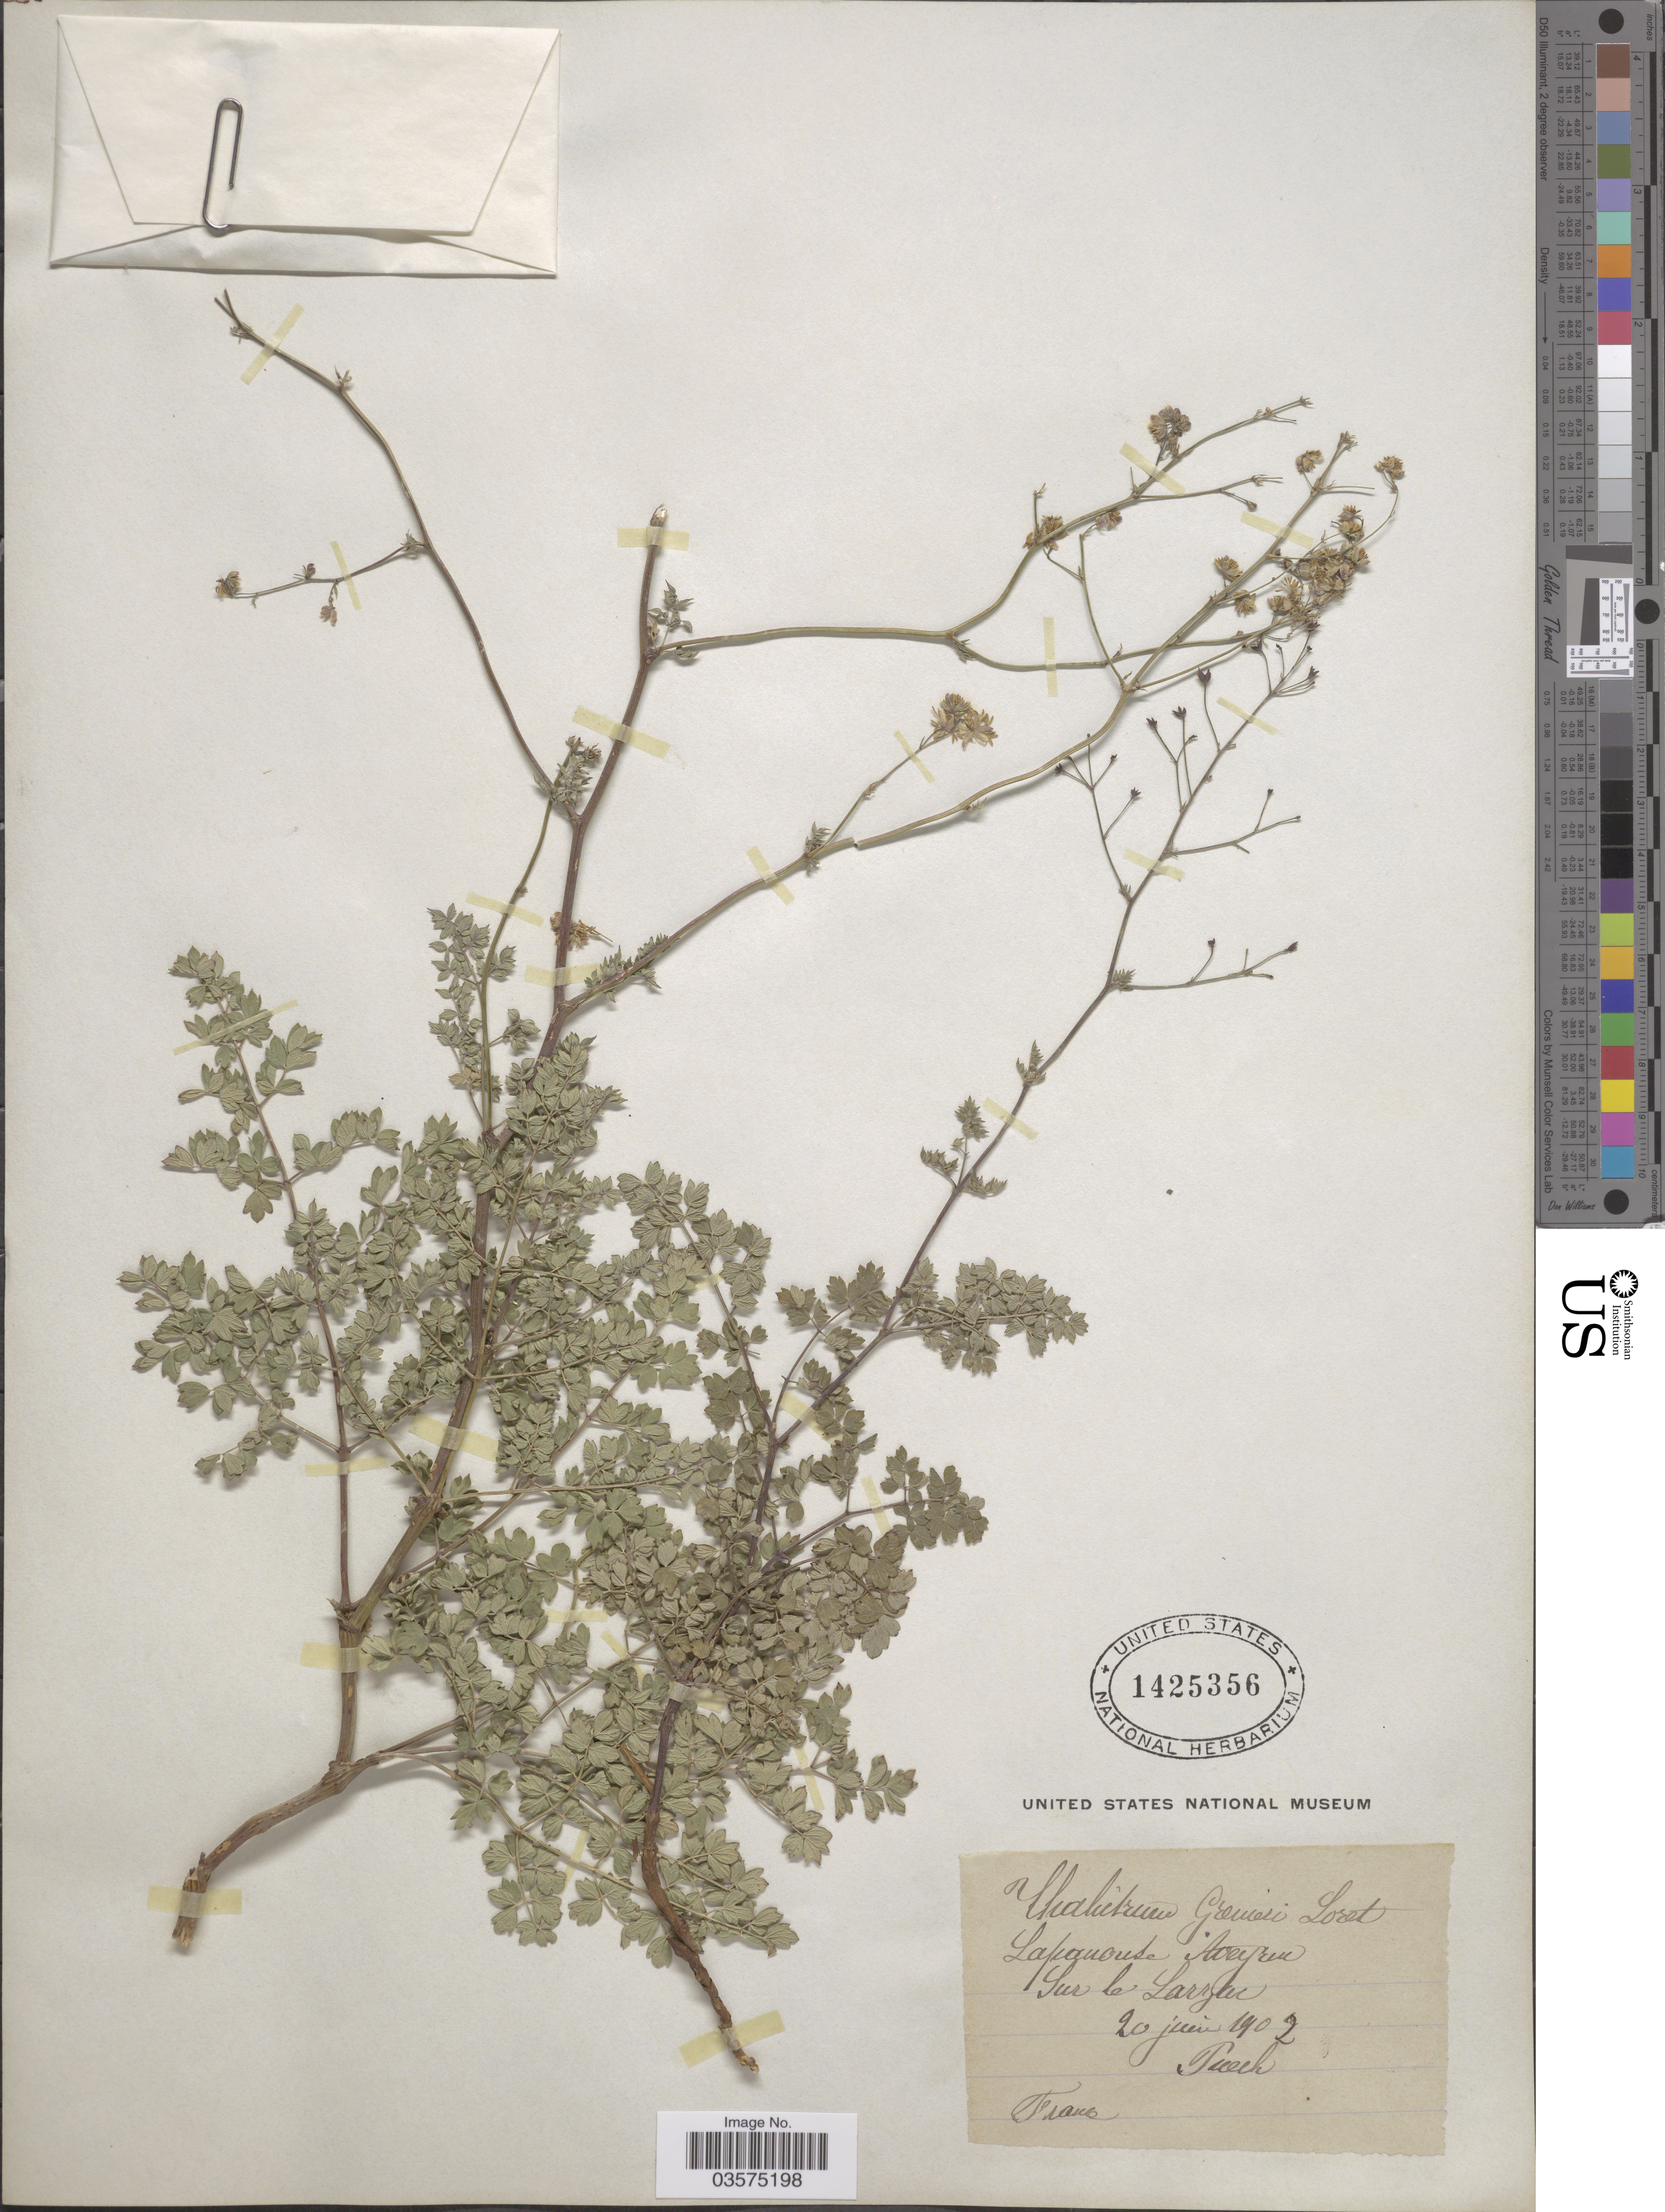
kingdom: Plantae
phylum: Tracheophyta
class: Magnoliopsida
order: Ranunculales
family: Ranunculaceae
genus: Thalictrum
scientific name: Thalictrum grenieri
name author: Loret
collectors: Puech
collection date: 1902-06-20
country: France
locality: Sur le La [illegible text]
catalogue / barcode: US 1425356